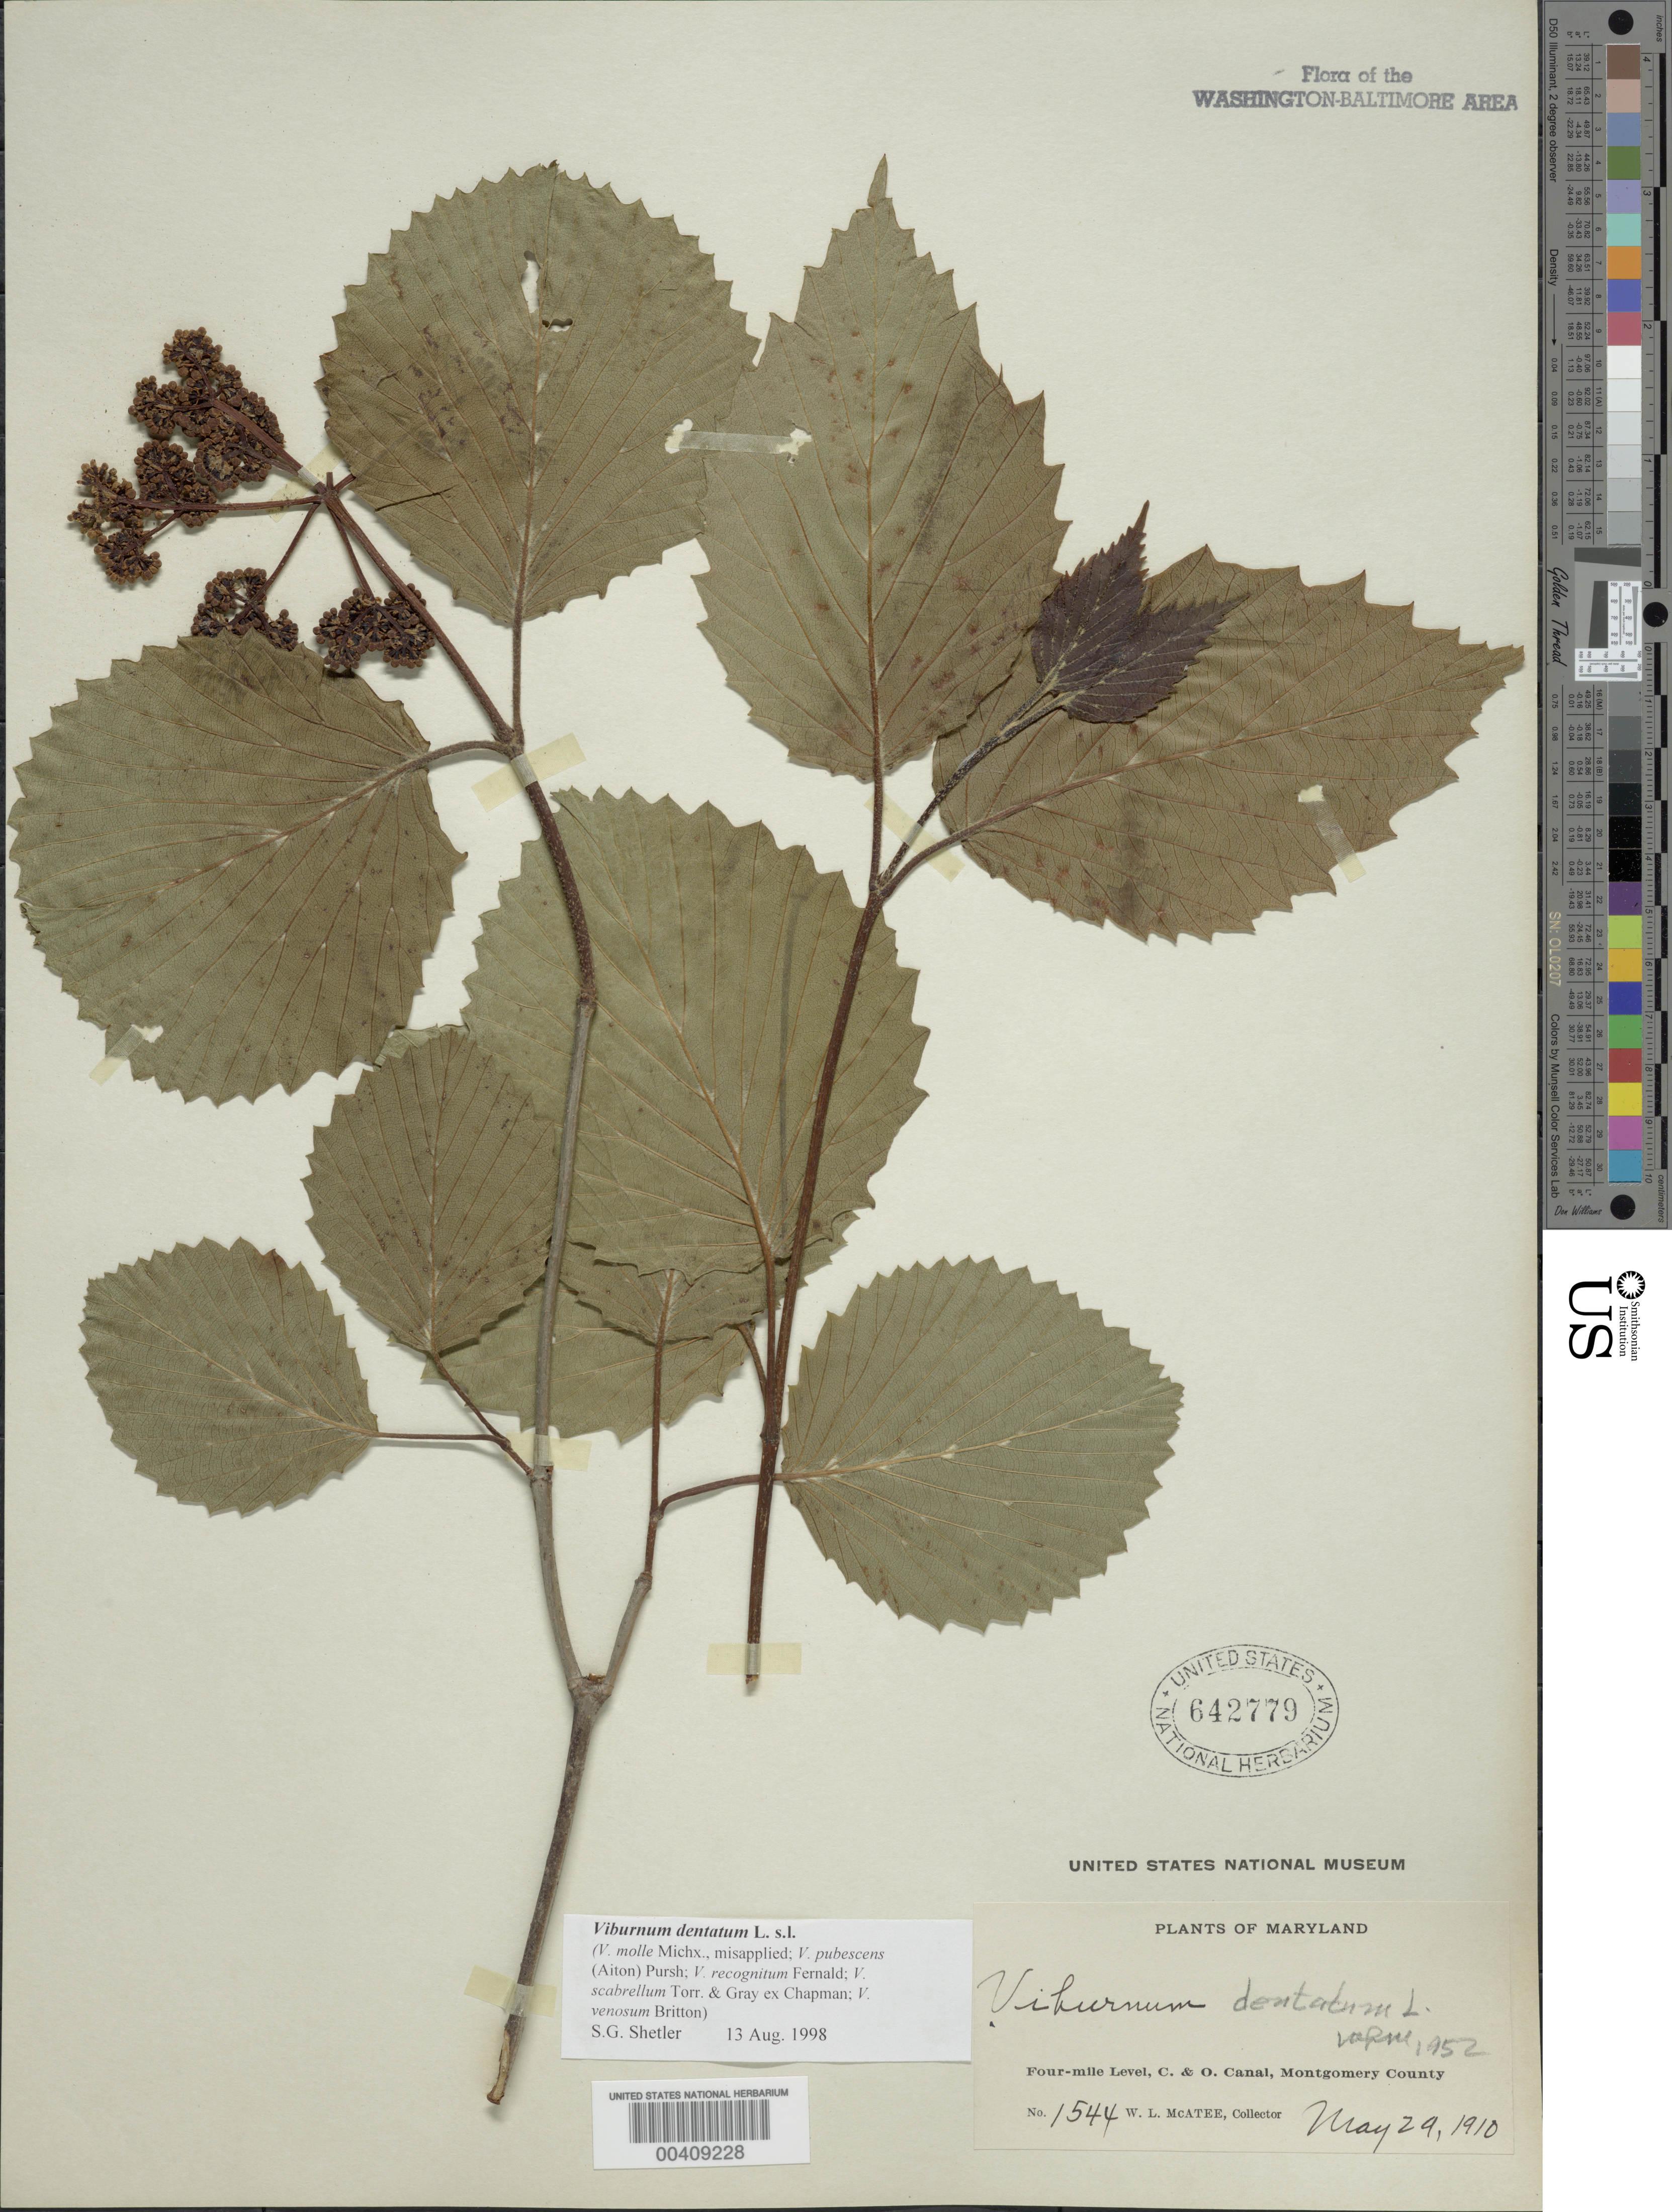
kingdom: Plantae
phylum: Tracheophyta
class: Magnoliopsida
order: Dipsacales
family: Viburnaceae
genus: Viburnum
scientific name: Viburnum dentatum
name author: L.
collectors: W. McAtee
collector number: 1544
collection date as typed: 29 May 1910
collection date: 1910-05-29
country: United States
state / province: Maryland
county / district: Montgomery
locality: Four-mile Level, C. & O. Canal C. & O. Canal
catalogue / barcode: US 642779